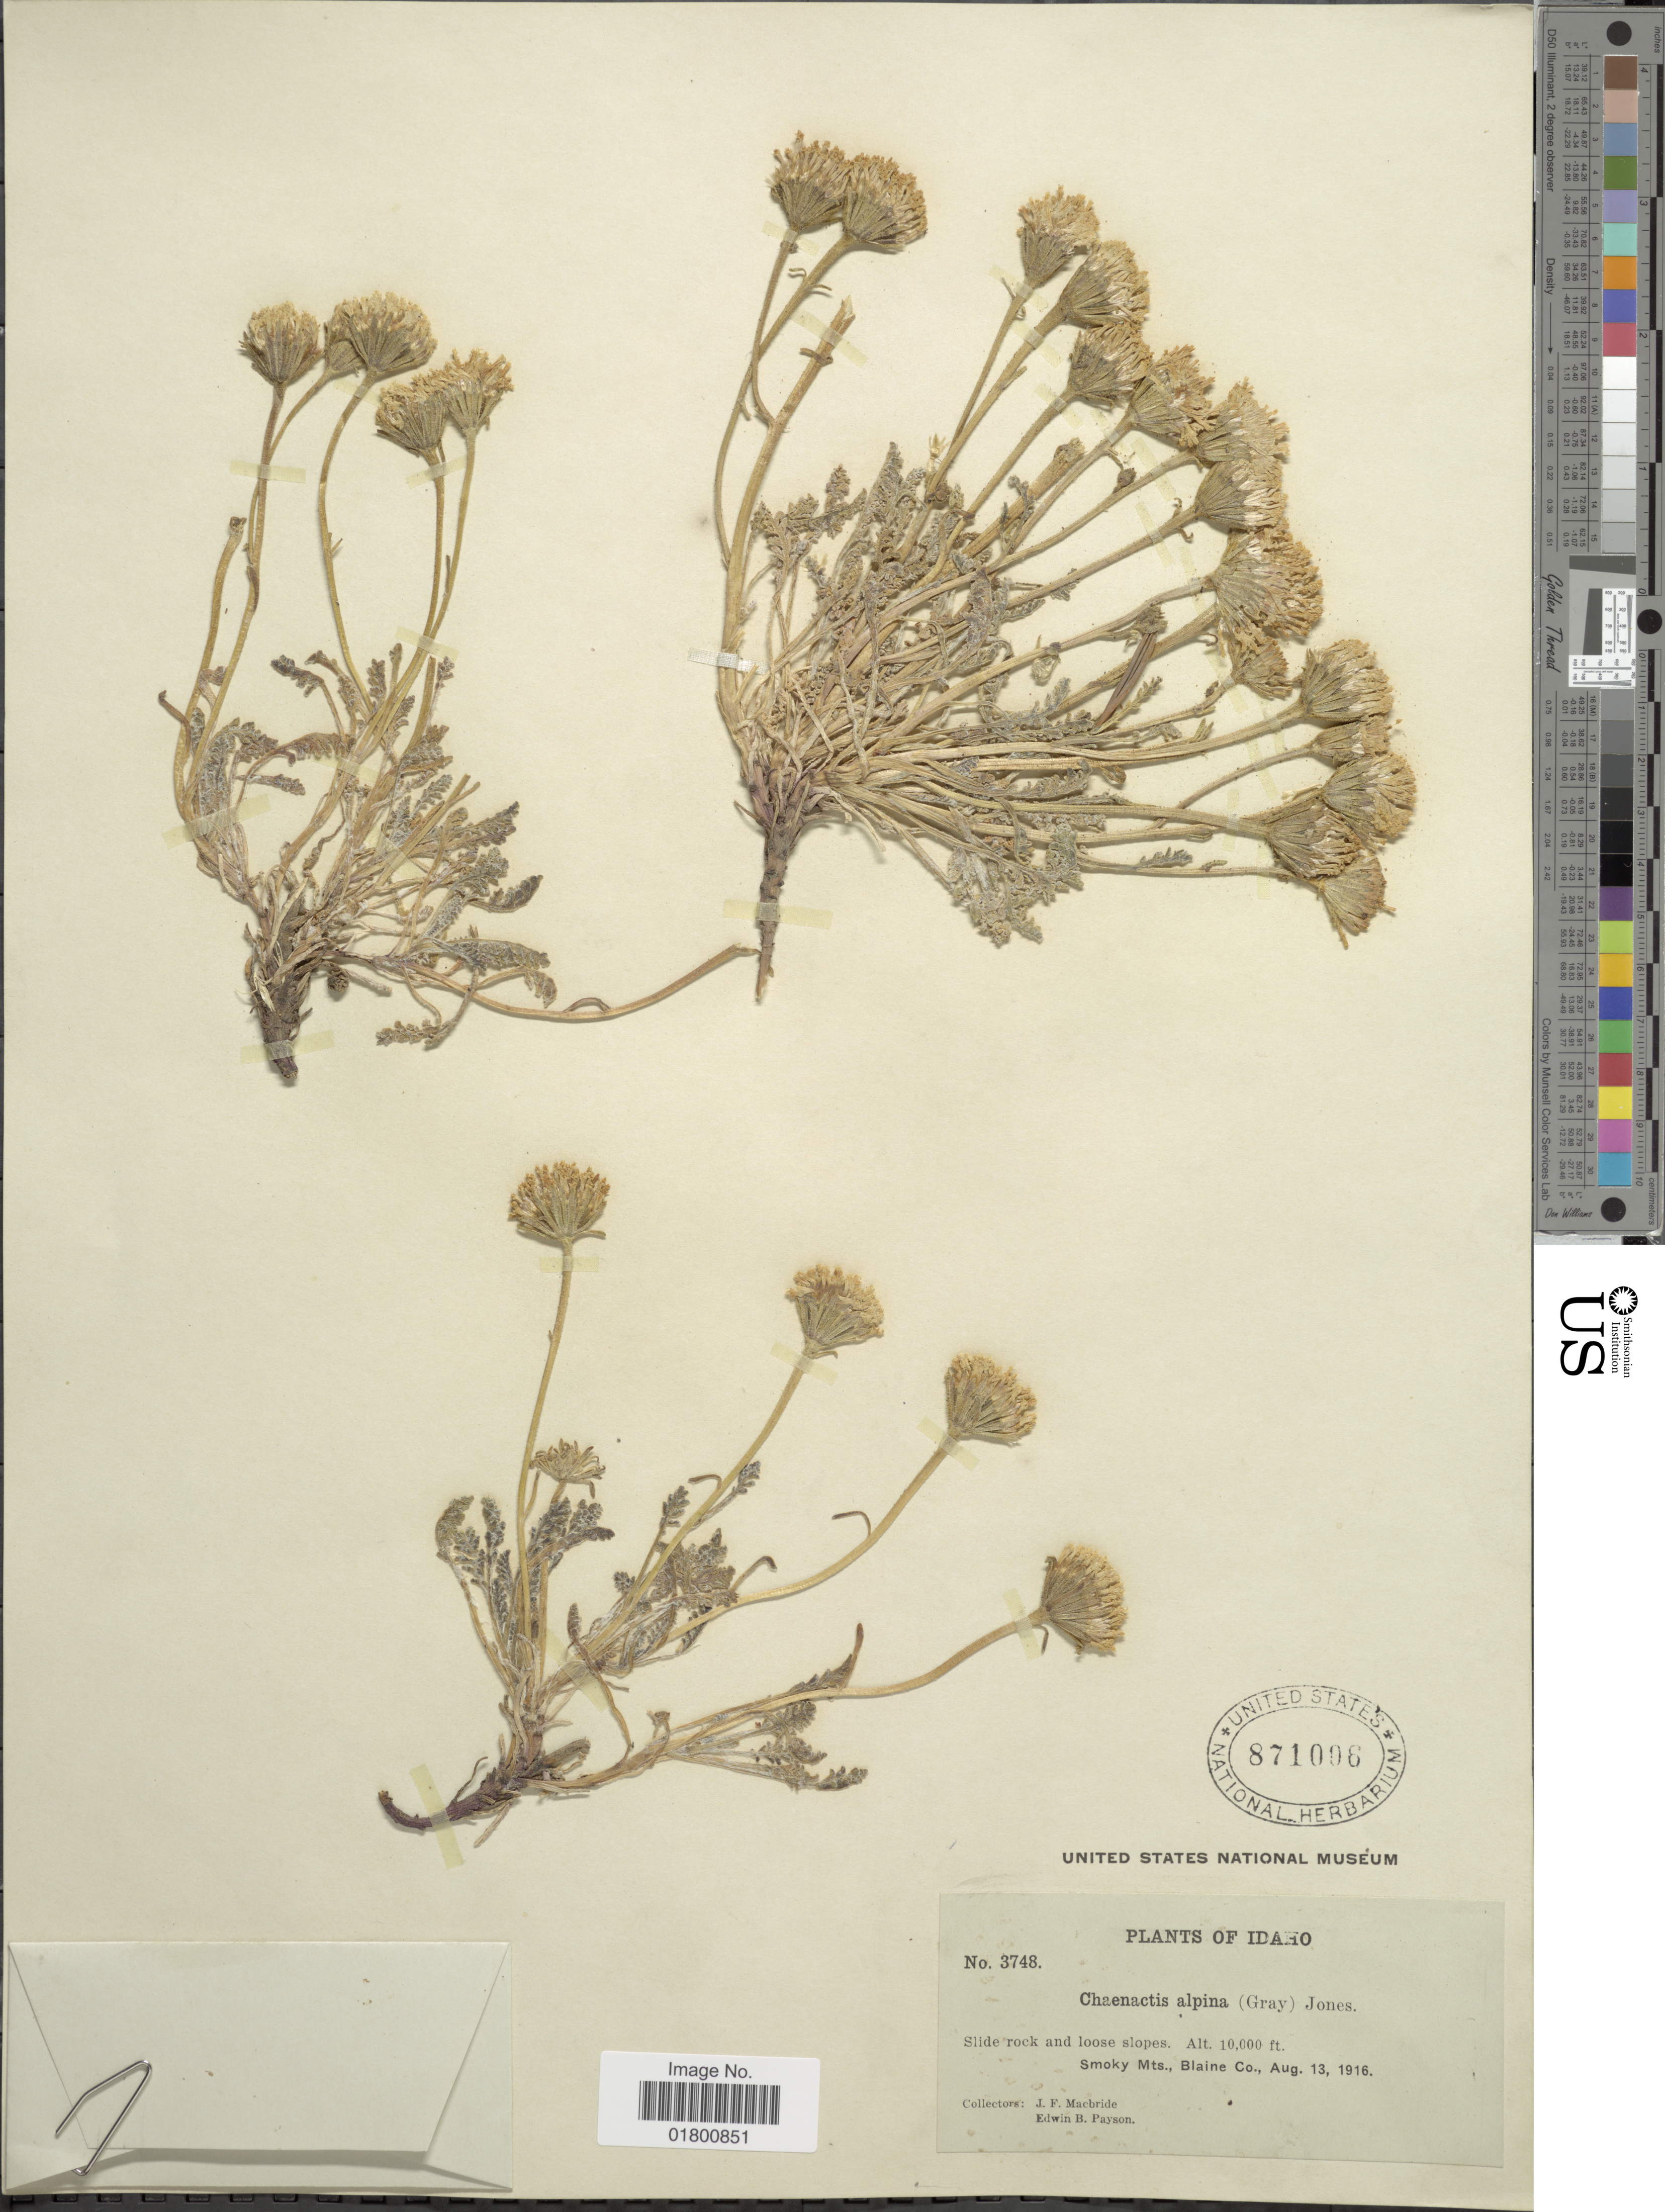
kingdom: Plantae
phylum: Tracheophyta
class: Magnoliopsida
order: Asterales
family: Asteraceae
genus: Chaenactis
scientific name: Chaenactis alpina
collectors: J. F. Macbride & E. B. Payson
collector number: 3748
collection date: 1916-08-13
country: United States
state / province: Idaho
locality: Smoky Mts., Blaine Co.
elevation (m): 3048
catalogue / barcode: US 871006